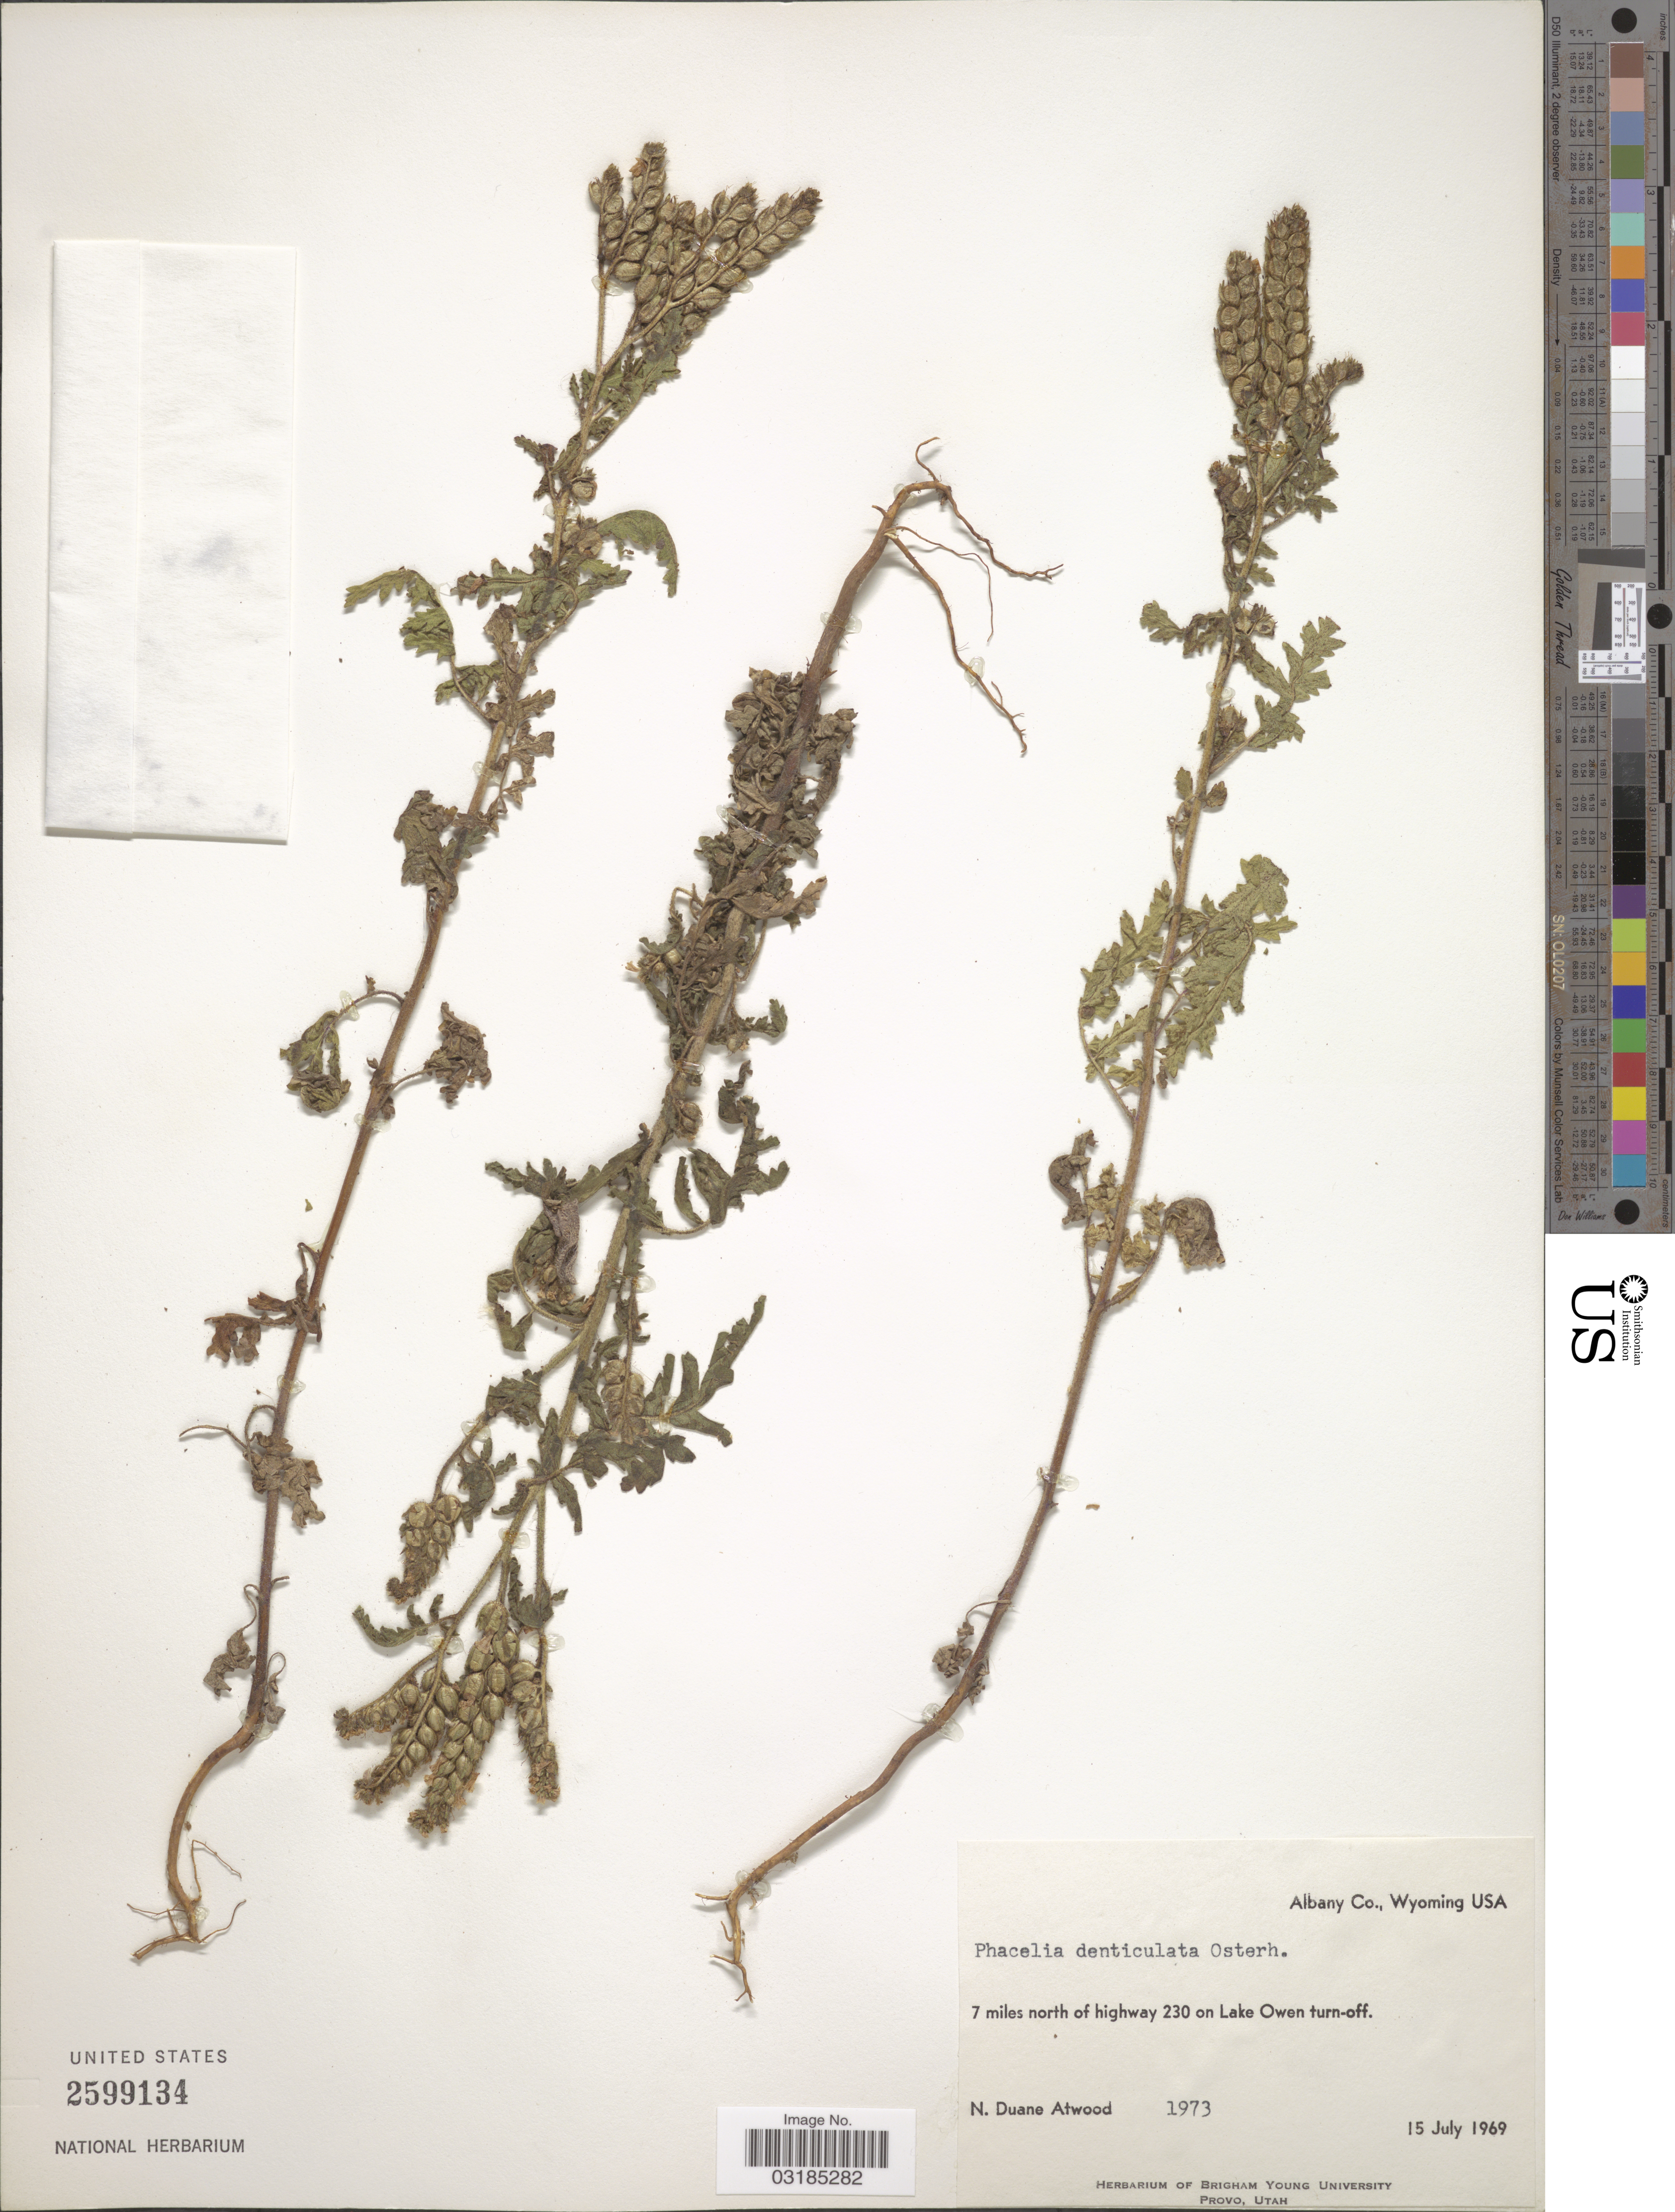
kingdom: Plantae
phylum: Tracheophyta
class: Magnoliopsida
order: Boraginales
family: Hydrophyllaceae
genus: Phacelia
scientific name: Phacelia denticulata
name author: Osterh.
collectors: N. Atwood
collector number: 1973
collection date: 1969-07-15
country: United States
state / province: Wyoming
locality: Albany Co. 7 miles north of highway 230 on Lake Owen turn-off.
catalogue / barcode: US 2599134